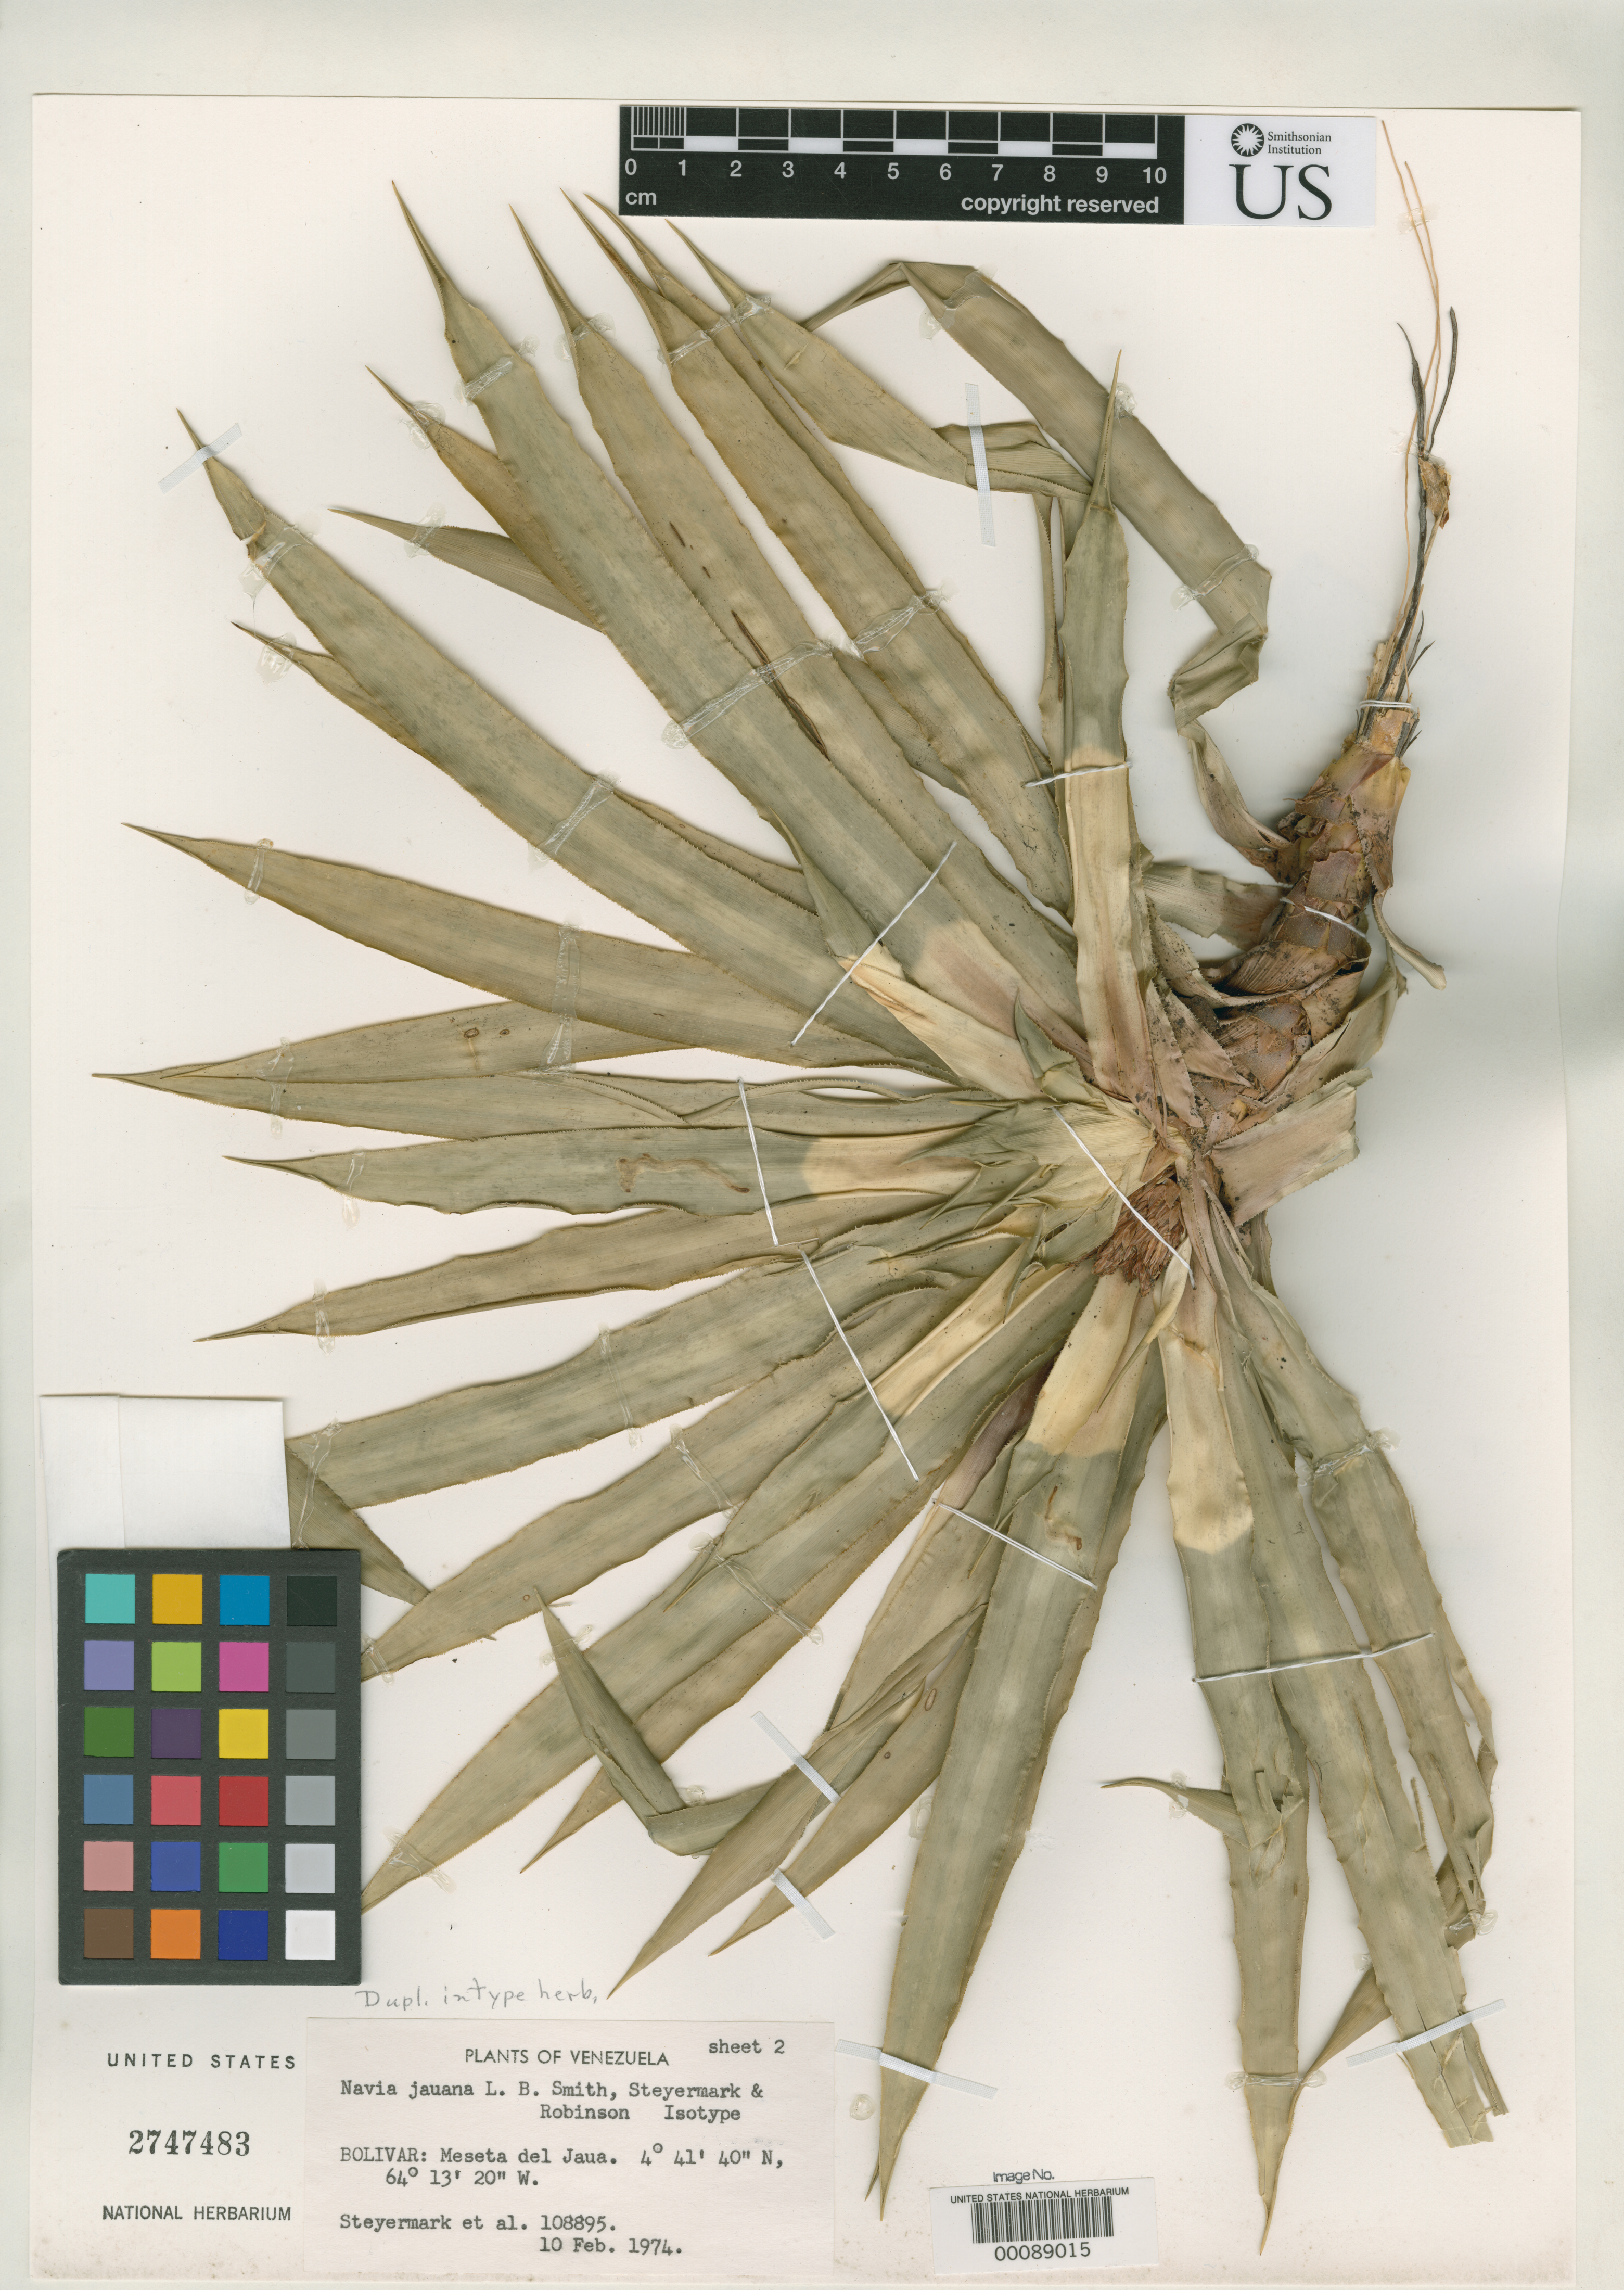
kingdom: Plantae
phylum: Tracheophyta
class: Liliopsida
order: Poales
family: Bromeliaceae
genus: Navia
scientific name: Navia jauana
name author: L.B. Sm.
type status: Holotype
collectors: J. Steyermark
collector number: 108895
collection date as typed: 10 Feb 1974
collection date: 1974-02-10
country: Venezuela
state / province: Bolivar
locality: Meseta del Jaua, Cerro Sarisarinama.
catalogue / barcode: US 2747483